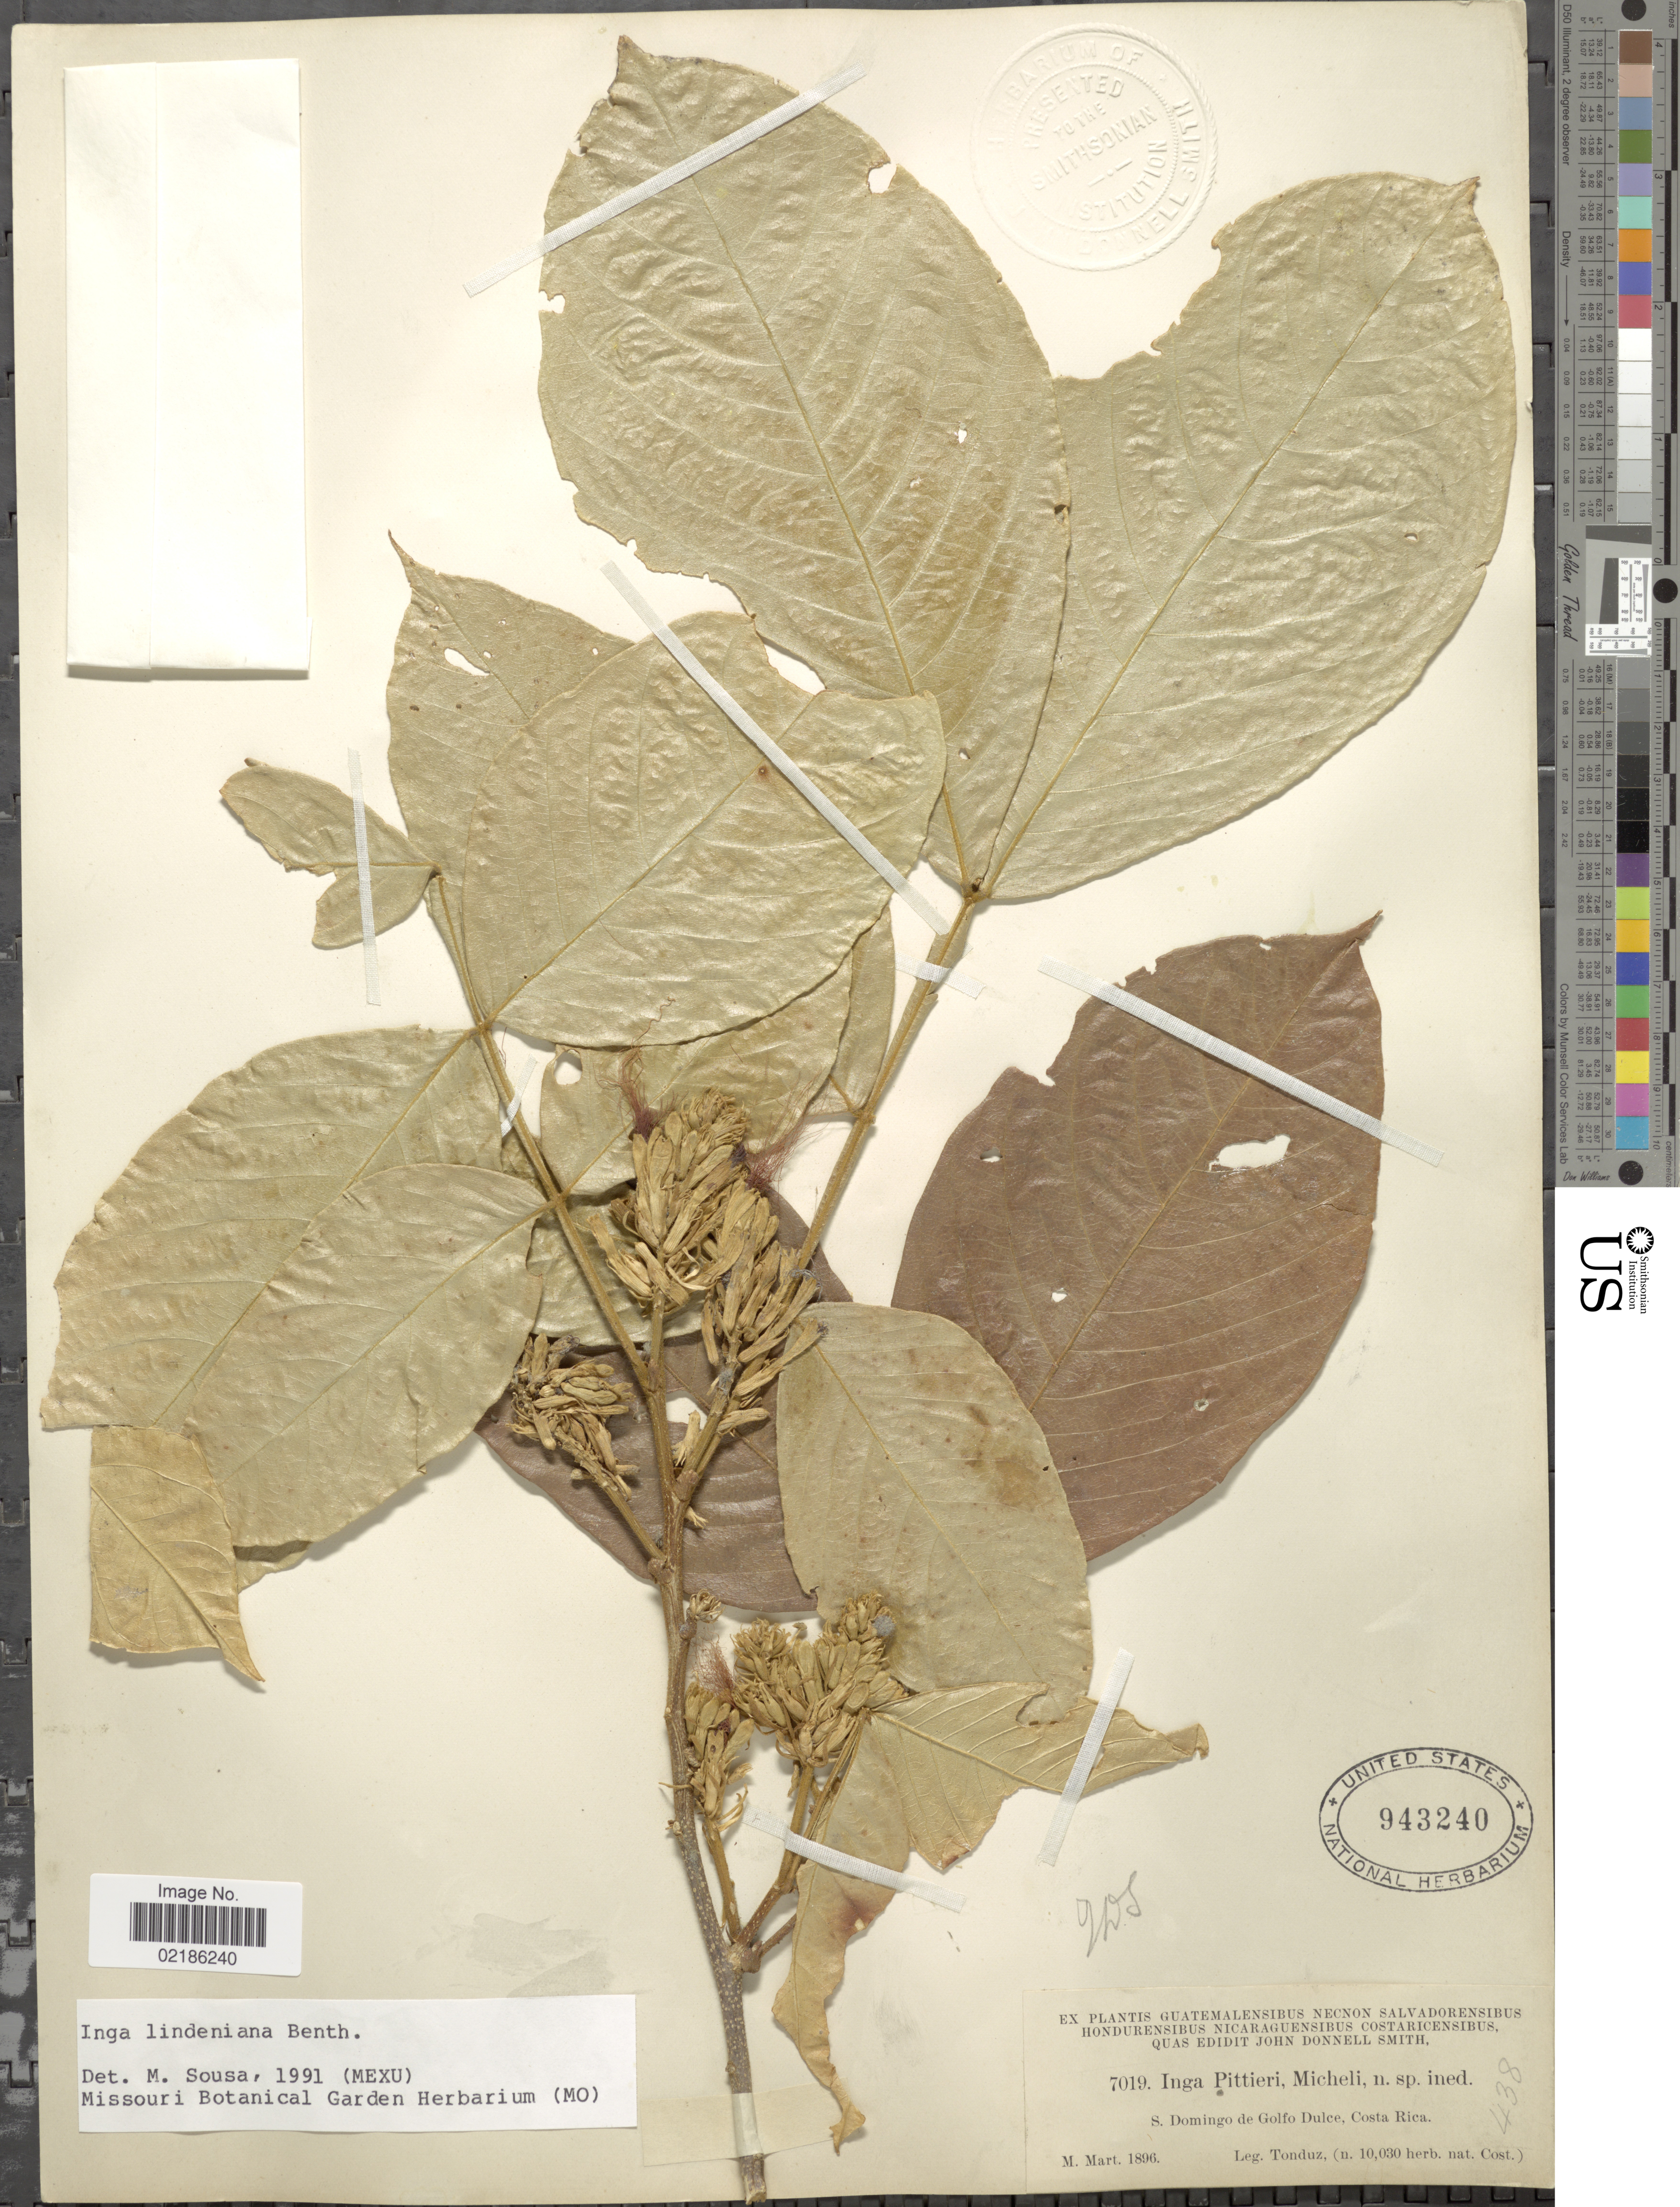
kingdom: Plantae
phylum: Tracheophyta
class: Magnoliopsida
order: Fabales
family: Fabaceae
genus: Inga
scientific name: Inga lindeniana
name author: Benth.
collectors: A. Tonduz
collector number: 7019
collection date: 1896-03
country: Costa Rica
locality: S. Domingo de Golfo Dulce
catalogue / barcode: US 943240